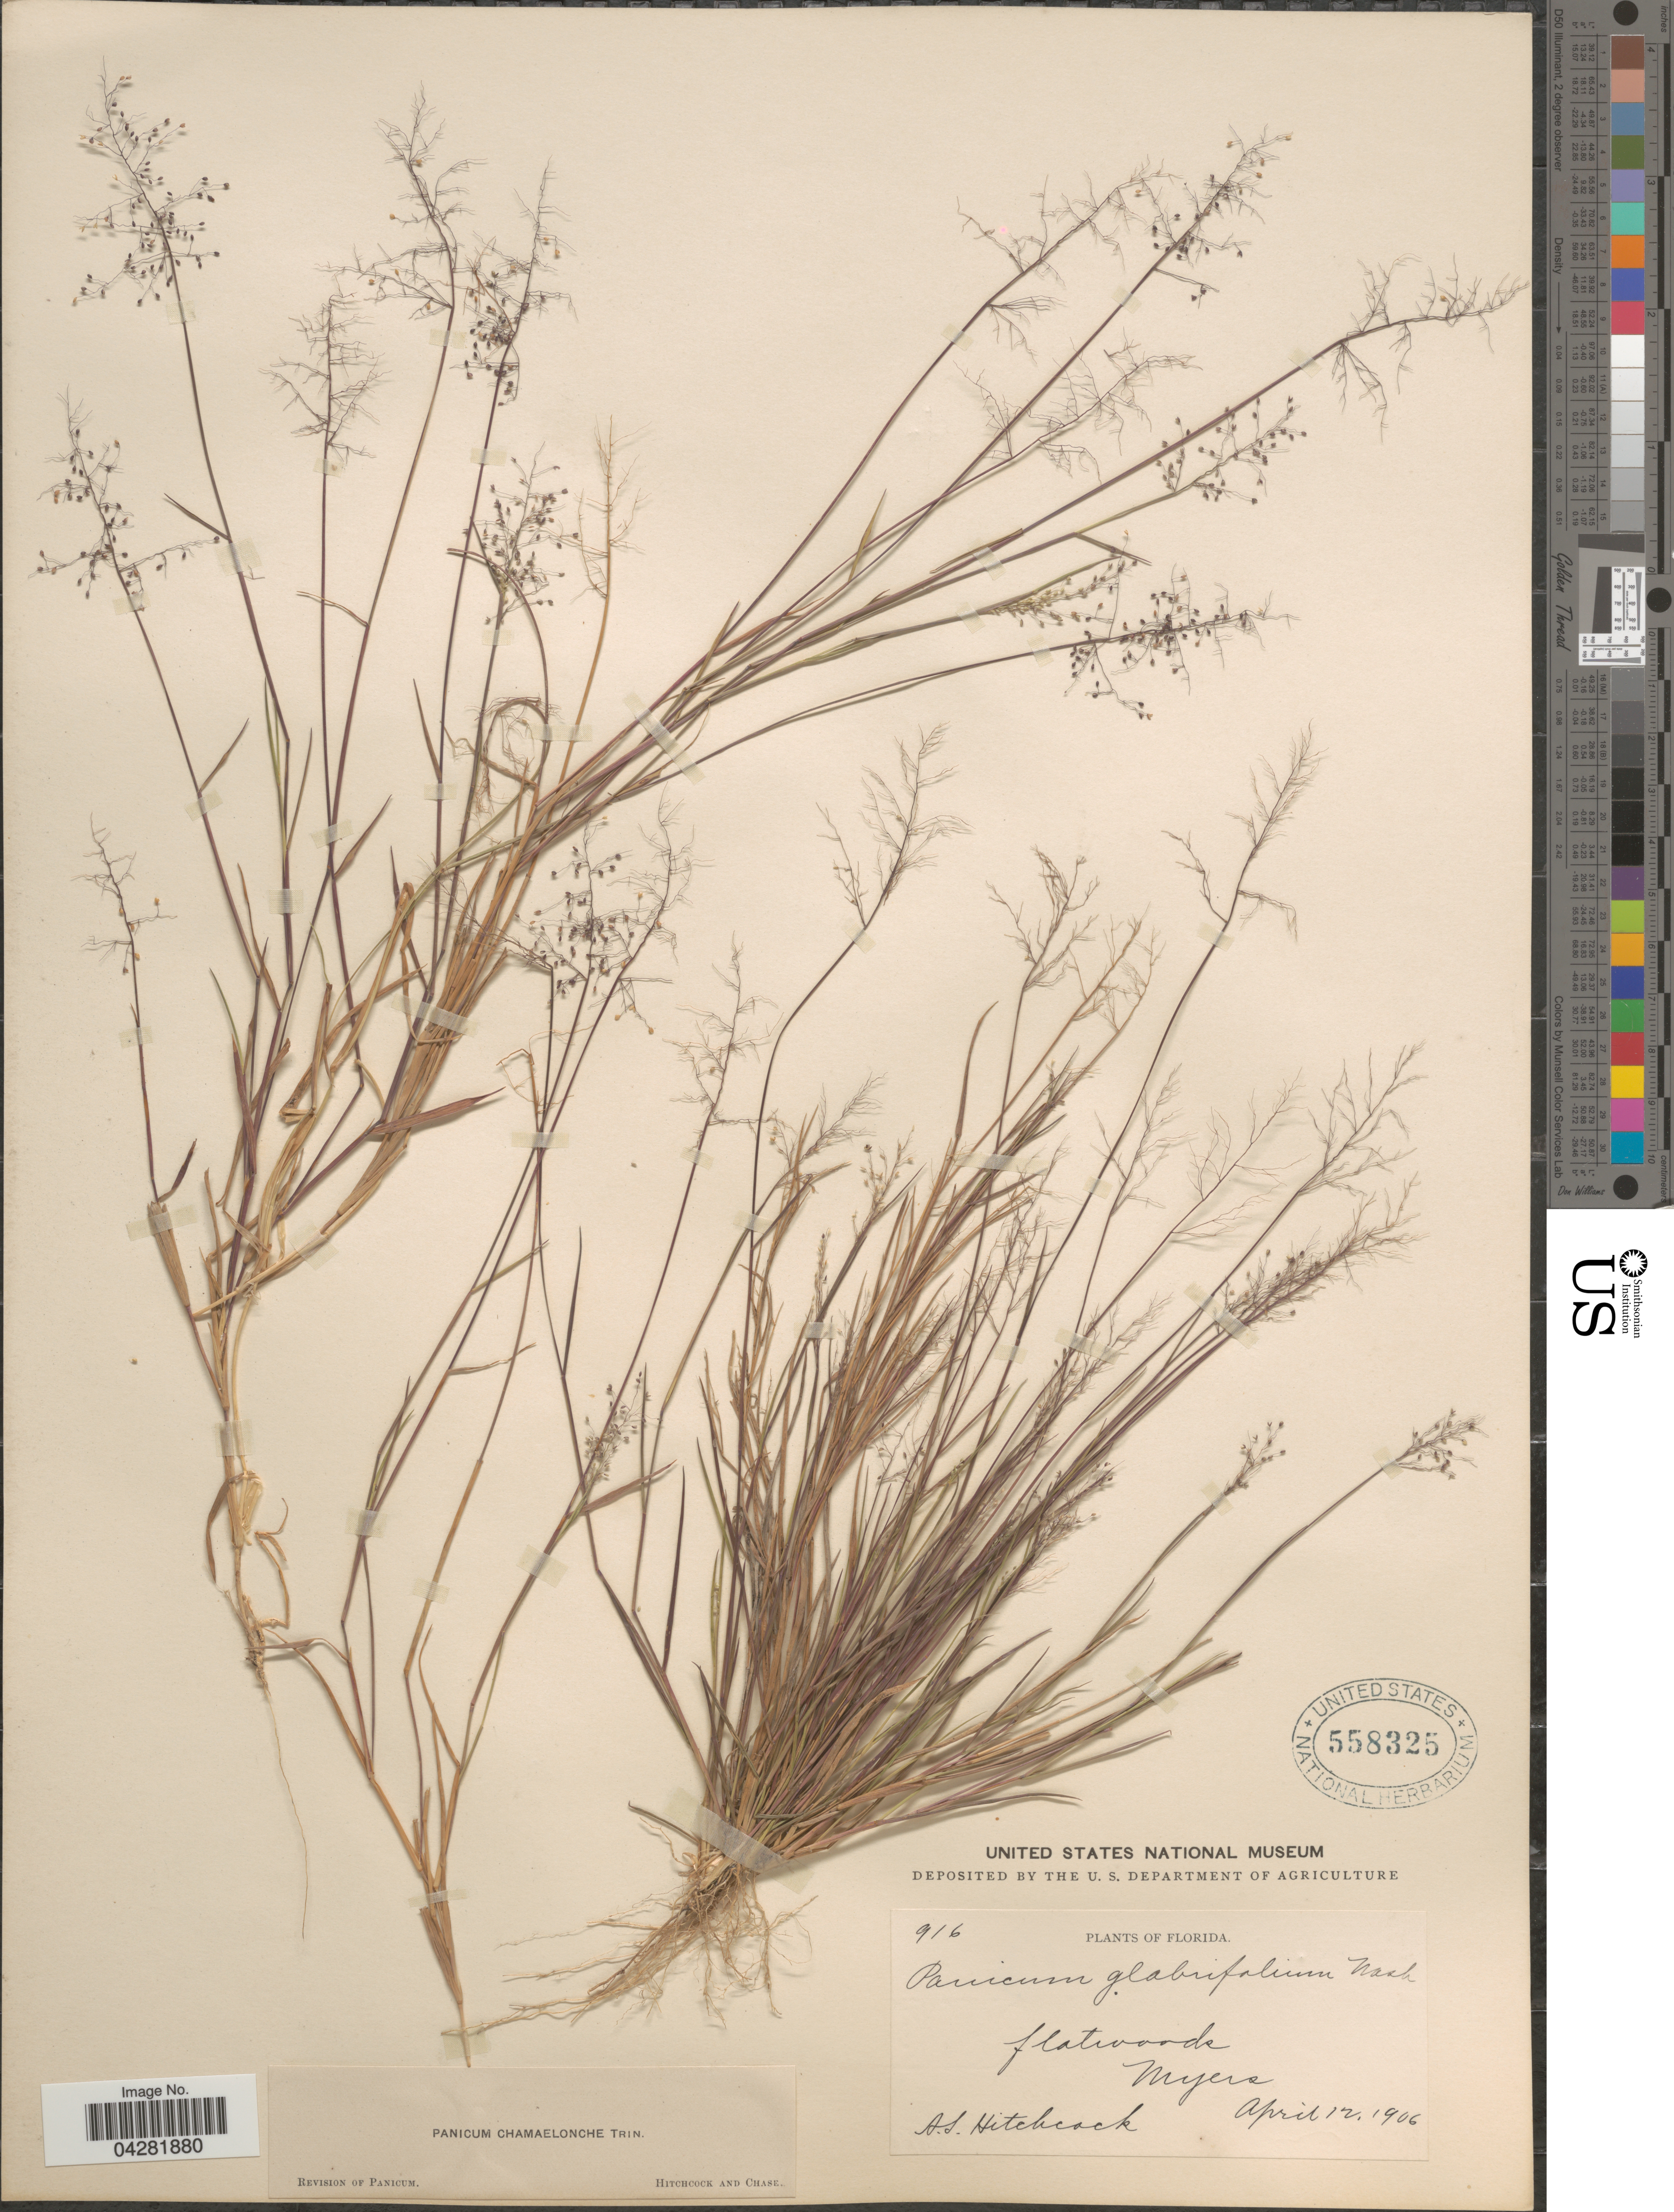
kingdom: Plantae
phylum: Tracheophyta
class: Liliopsida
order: Poales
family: Poaceae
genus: Dichanthelium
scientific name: Dichanthelium ensifolium var. ensifolium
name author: (Baldwin ex Elliot) Gould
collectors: A. S. Hitchcock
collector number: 916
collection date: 1906-04-12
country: United States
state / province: Florida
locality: Myers.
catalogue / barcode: US 558325